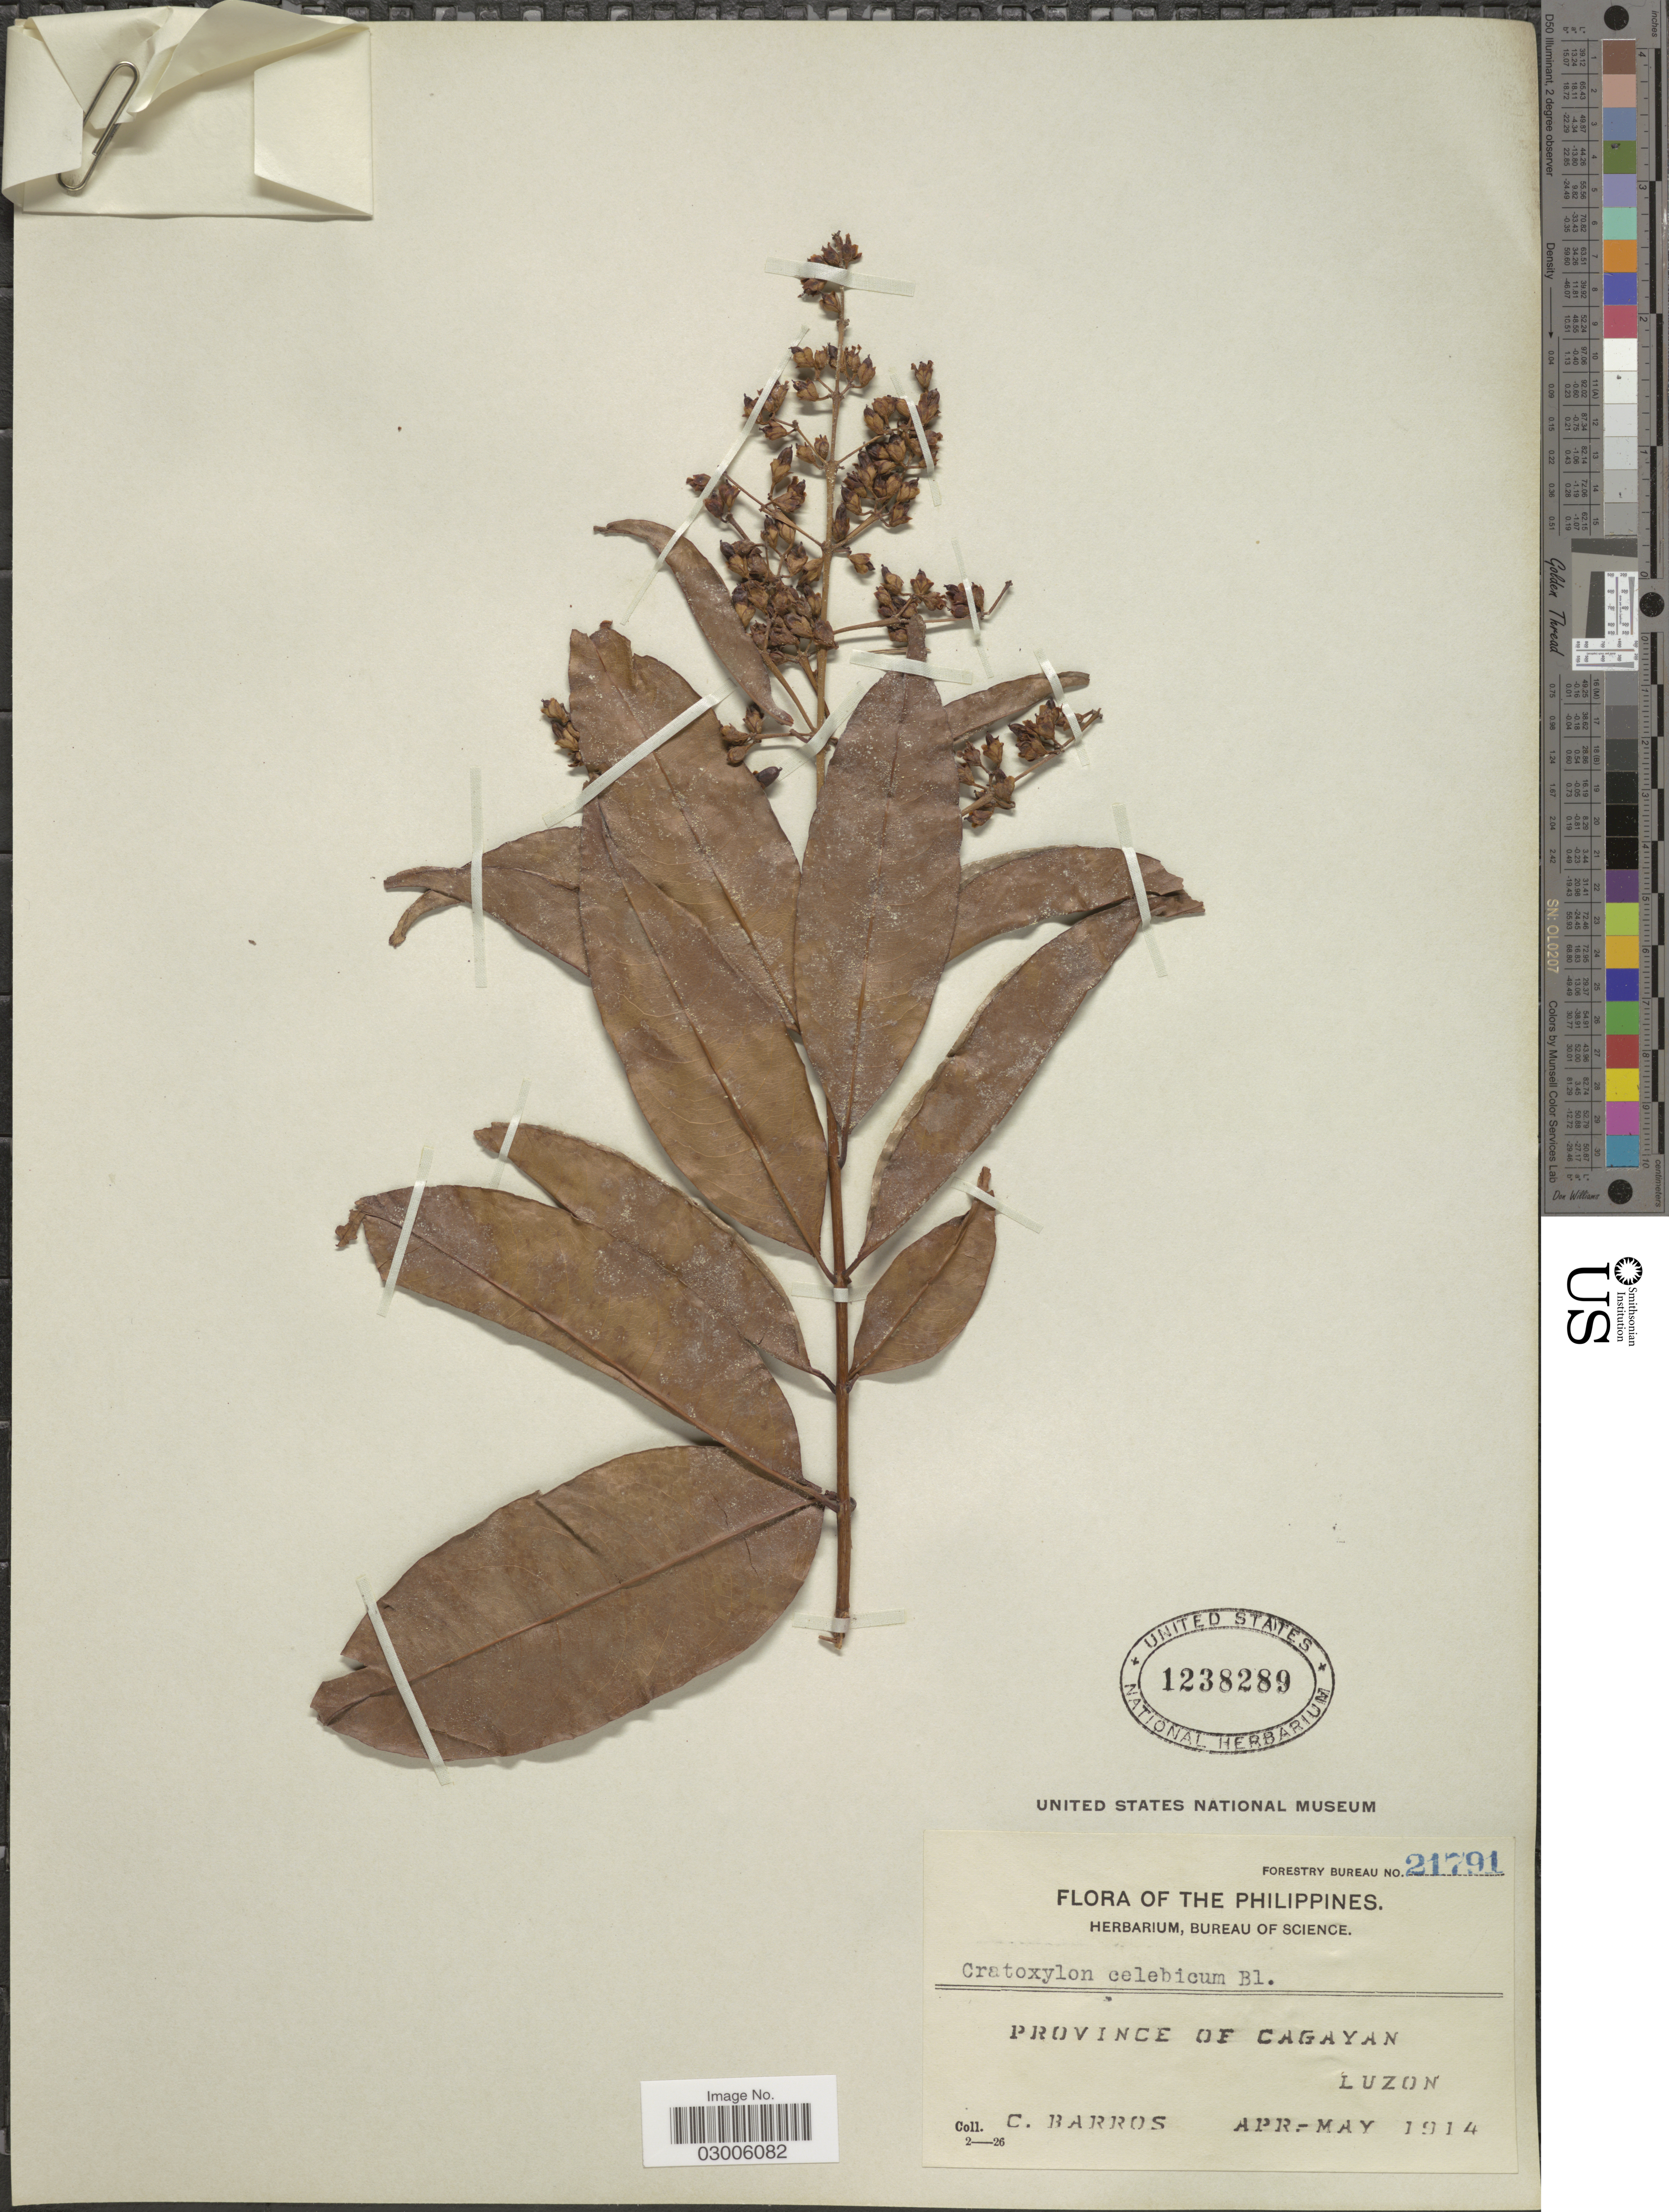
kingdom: Plantae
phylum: Tracheophyta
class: Magnoliopsida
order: Malpighiales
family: Hypericaceae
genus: Cratoxylum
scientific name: Cratoxylum celebicum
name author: Blume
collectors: C. Barros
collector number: Forestry Bureau 21791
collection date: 1914-04/1914-05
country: Philippines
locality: Province of Cagayan, Luzon.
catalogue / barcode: US 1238289